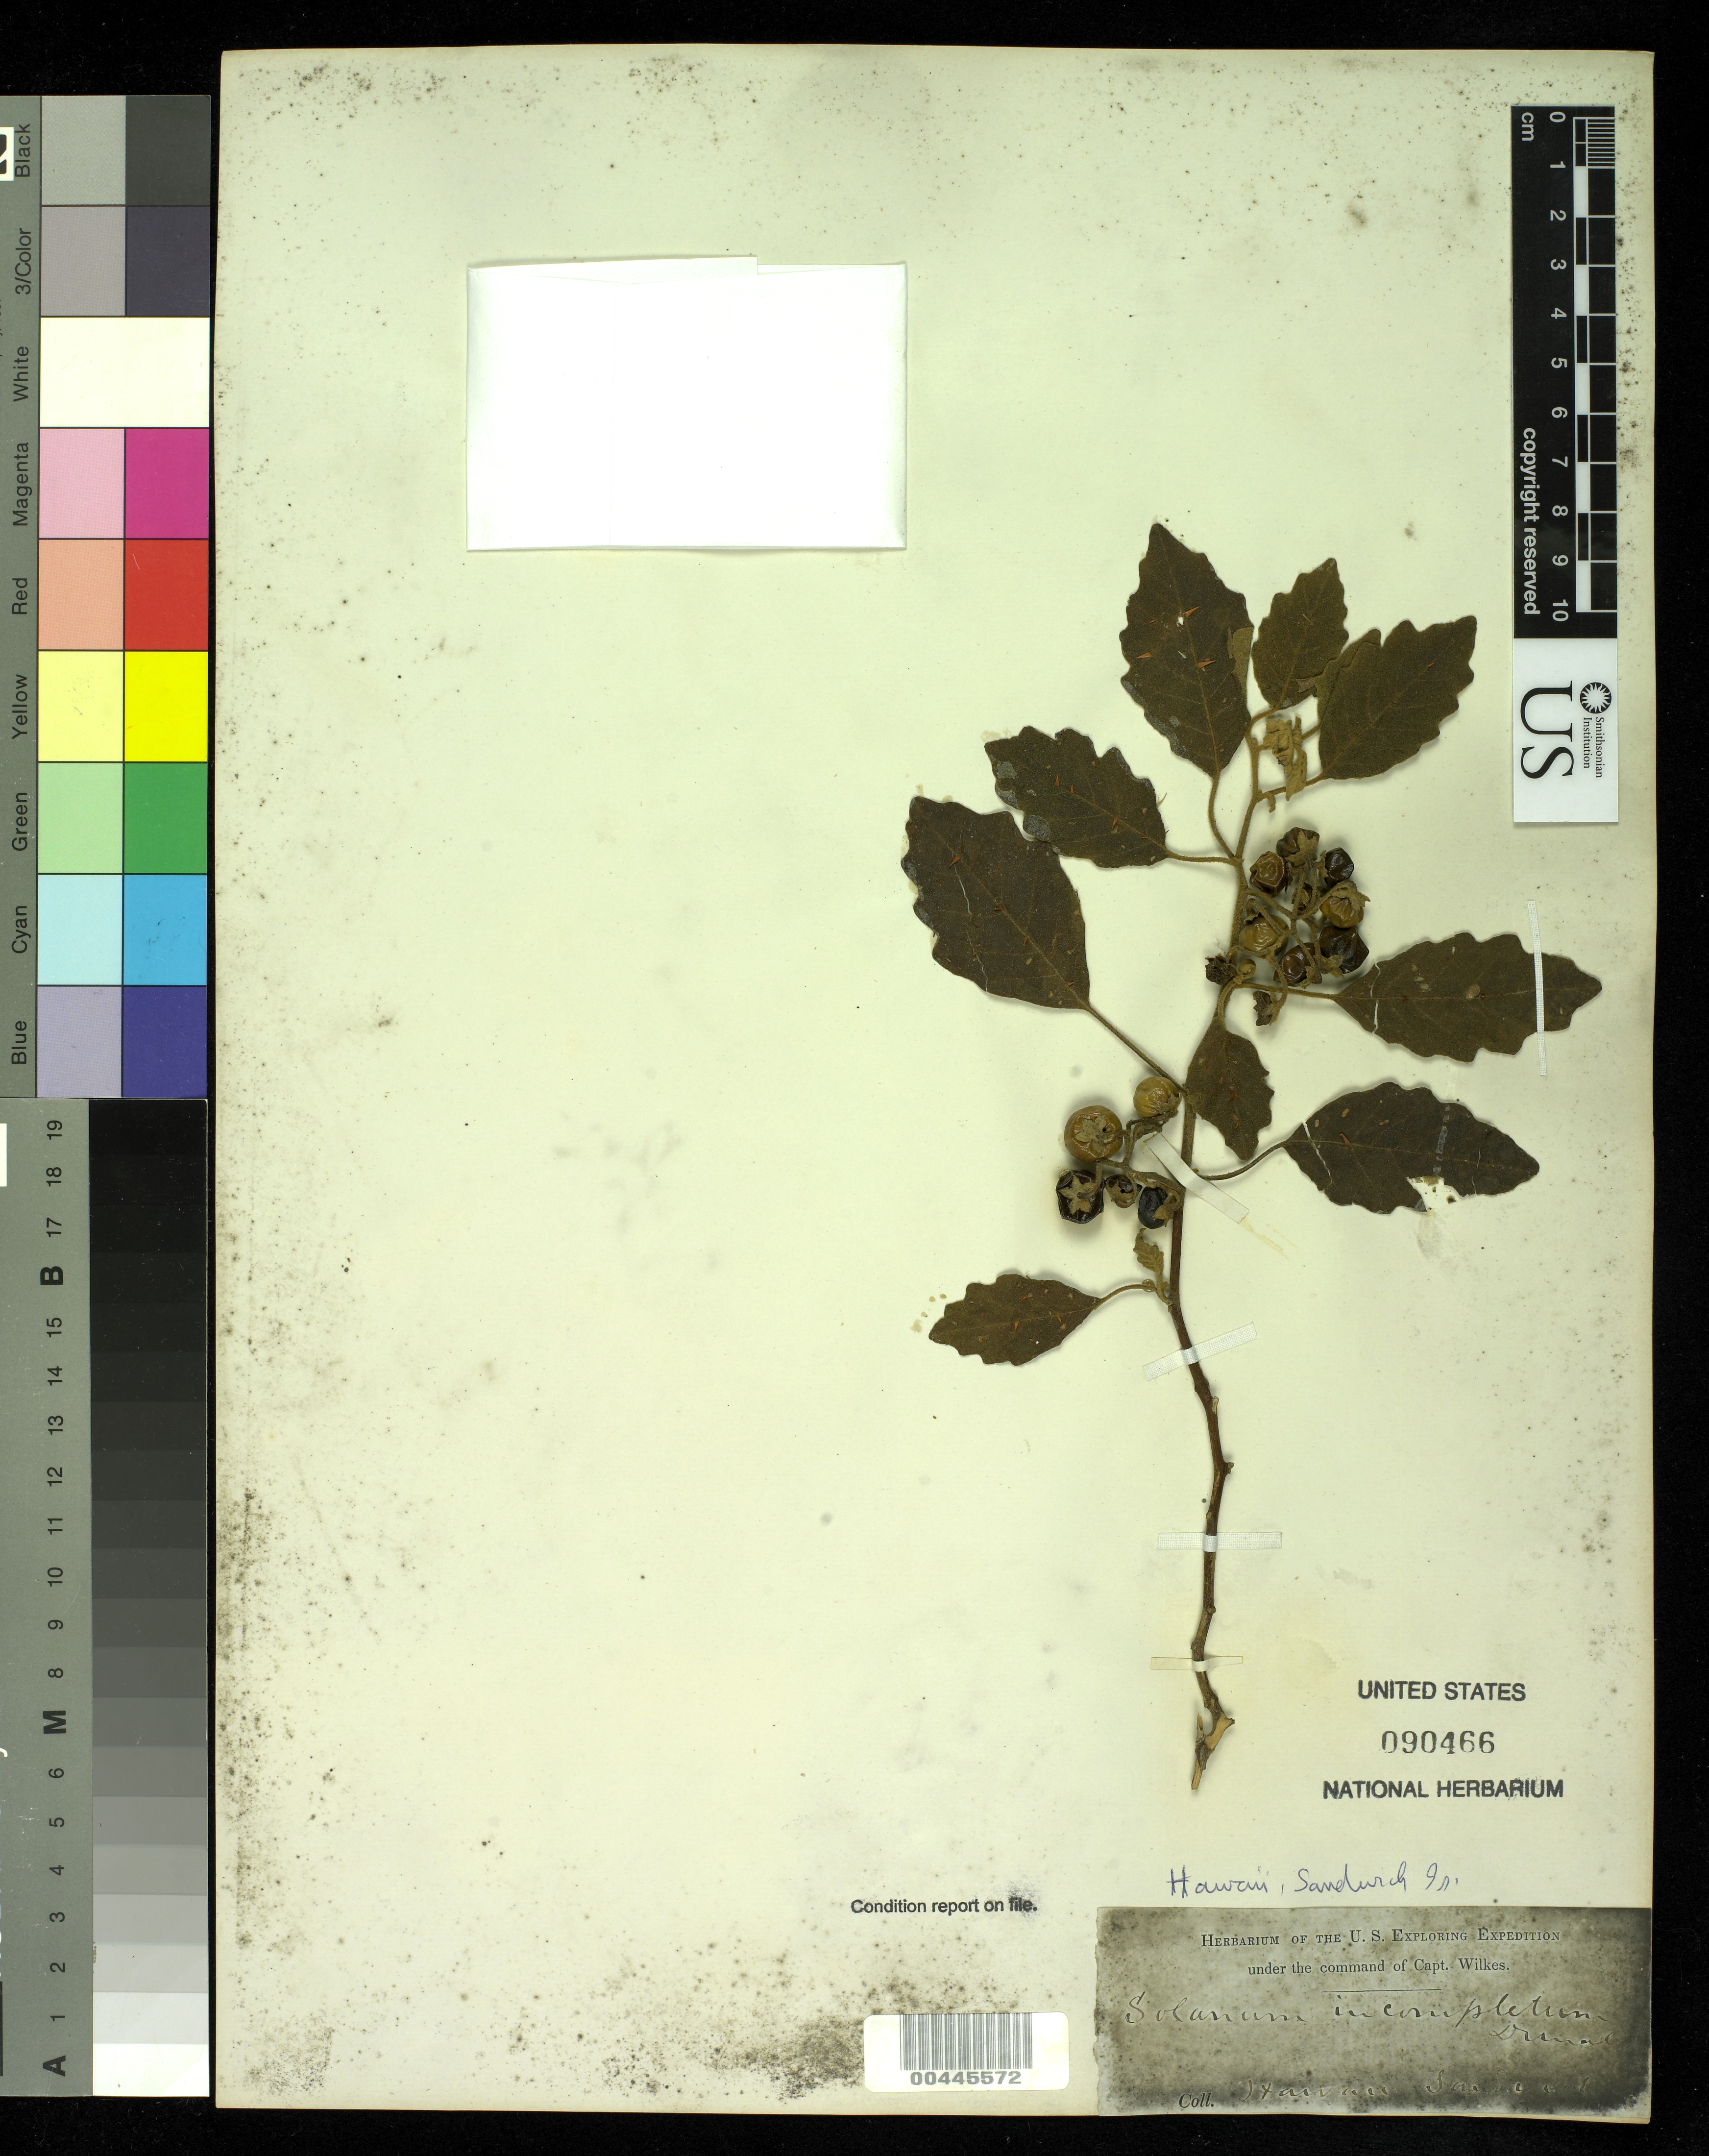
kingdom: Plantae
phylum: Tracheophyta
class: Magnoliopsida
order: Solanales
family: Solanaceae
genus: Solanum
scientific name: Solanum incompletum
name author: Dunal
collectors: Wilkes Explor. Exped.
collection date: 1838/1842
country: United States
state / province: Hawaii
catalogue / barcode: US 90466